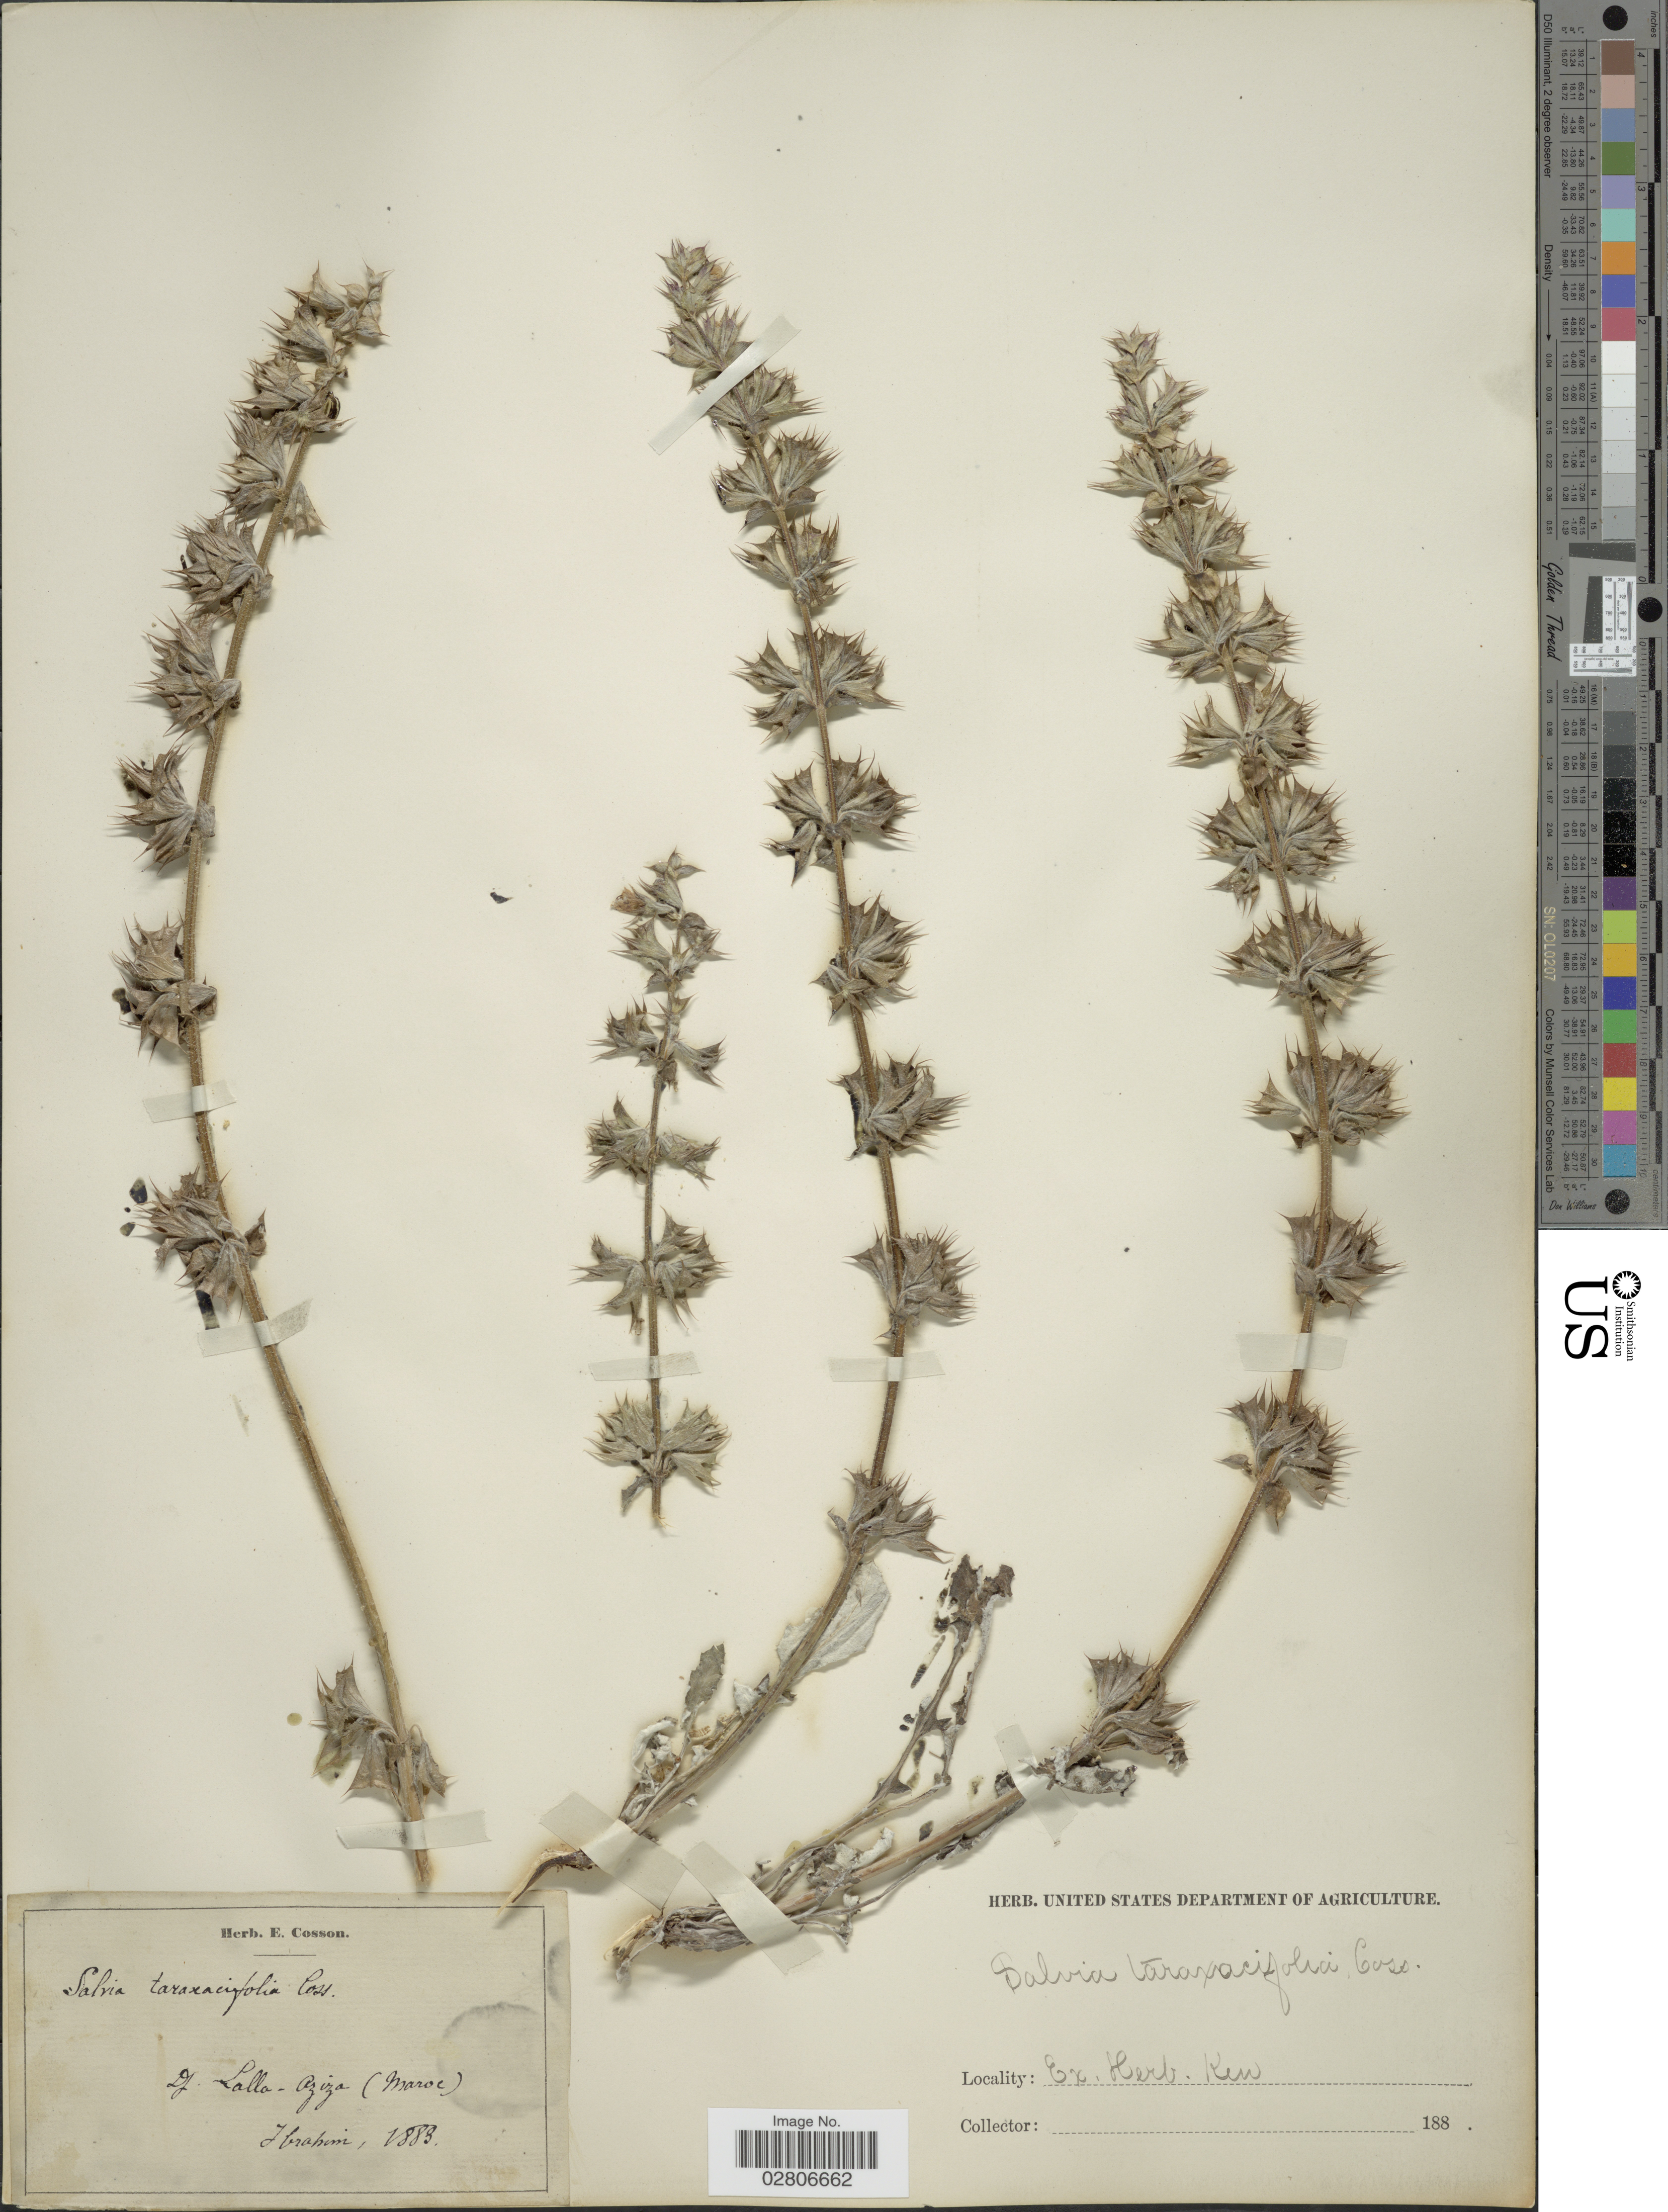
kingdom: Plantae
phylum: Tracheophyta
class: Magnoliopsida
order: Lamiales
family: Lamiaceae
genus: Salvia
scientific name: Salvia taraxacifolia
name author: Coss. & Balansa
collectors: -. Ibrahim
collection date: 1883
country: Morocco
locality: Dj. Lalla-Aziza.